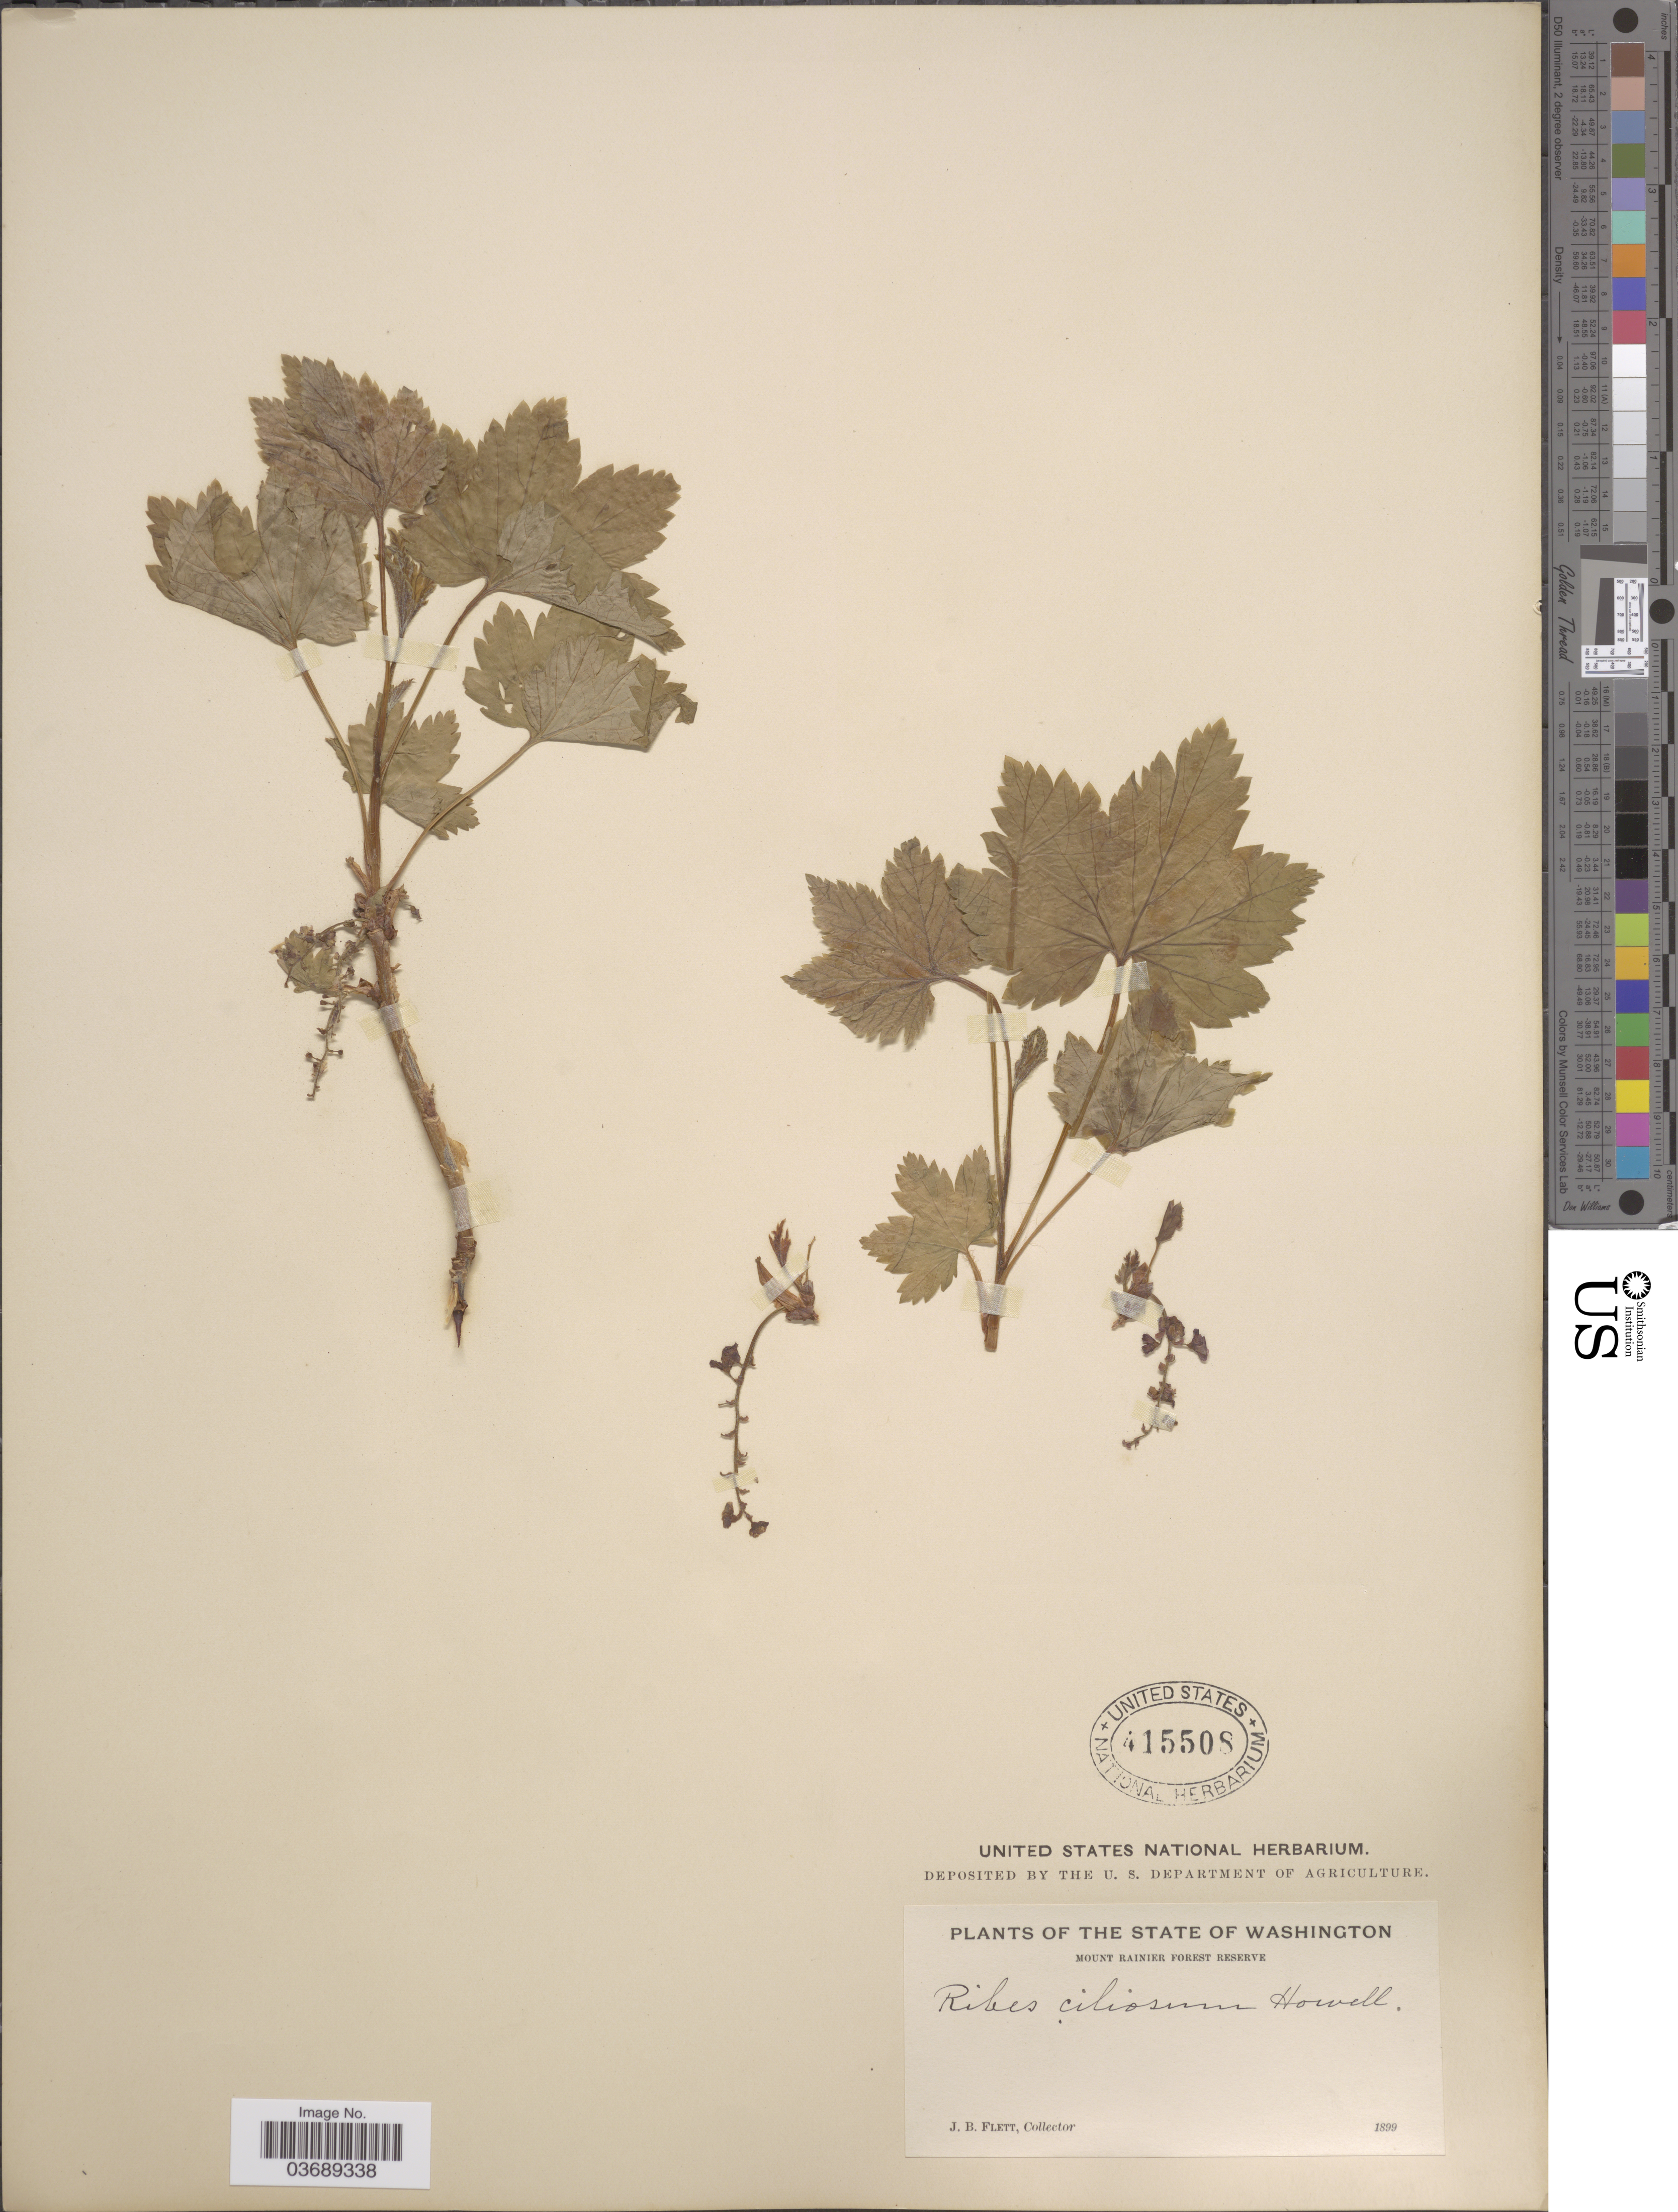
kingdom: Plantae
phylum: Tracheophyta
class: Magnoliopsida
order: Saxifragales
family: Grossulariaceae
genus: Ribes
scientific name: Ribes triste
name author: Pall.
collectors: J. Flett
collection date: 1899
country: United States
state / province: Washington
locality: Mount Rainier Forest Reserve.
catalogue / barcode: US 415508